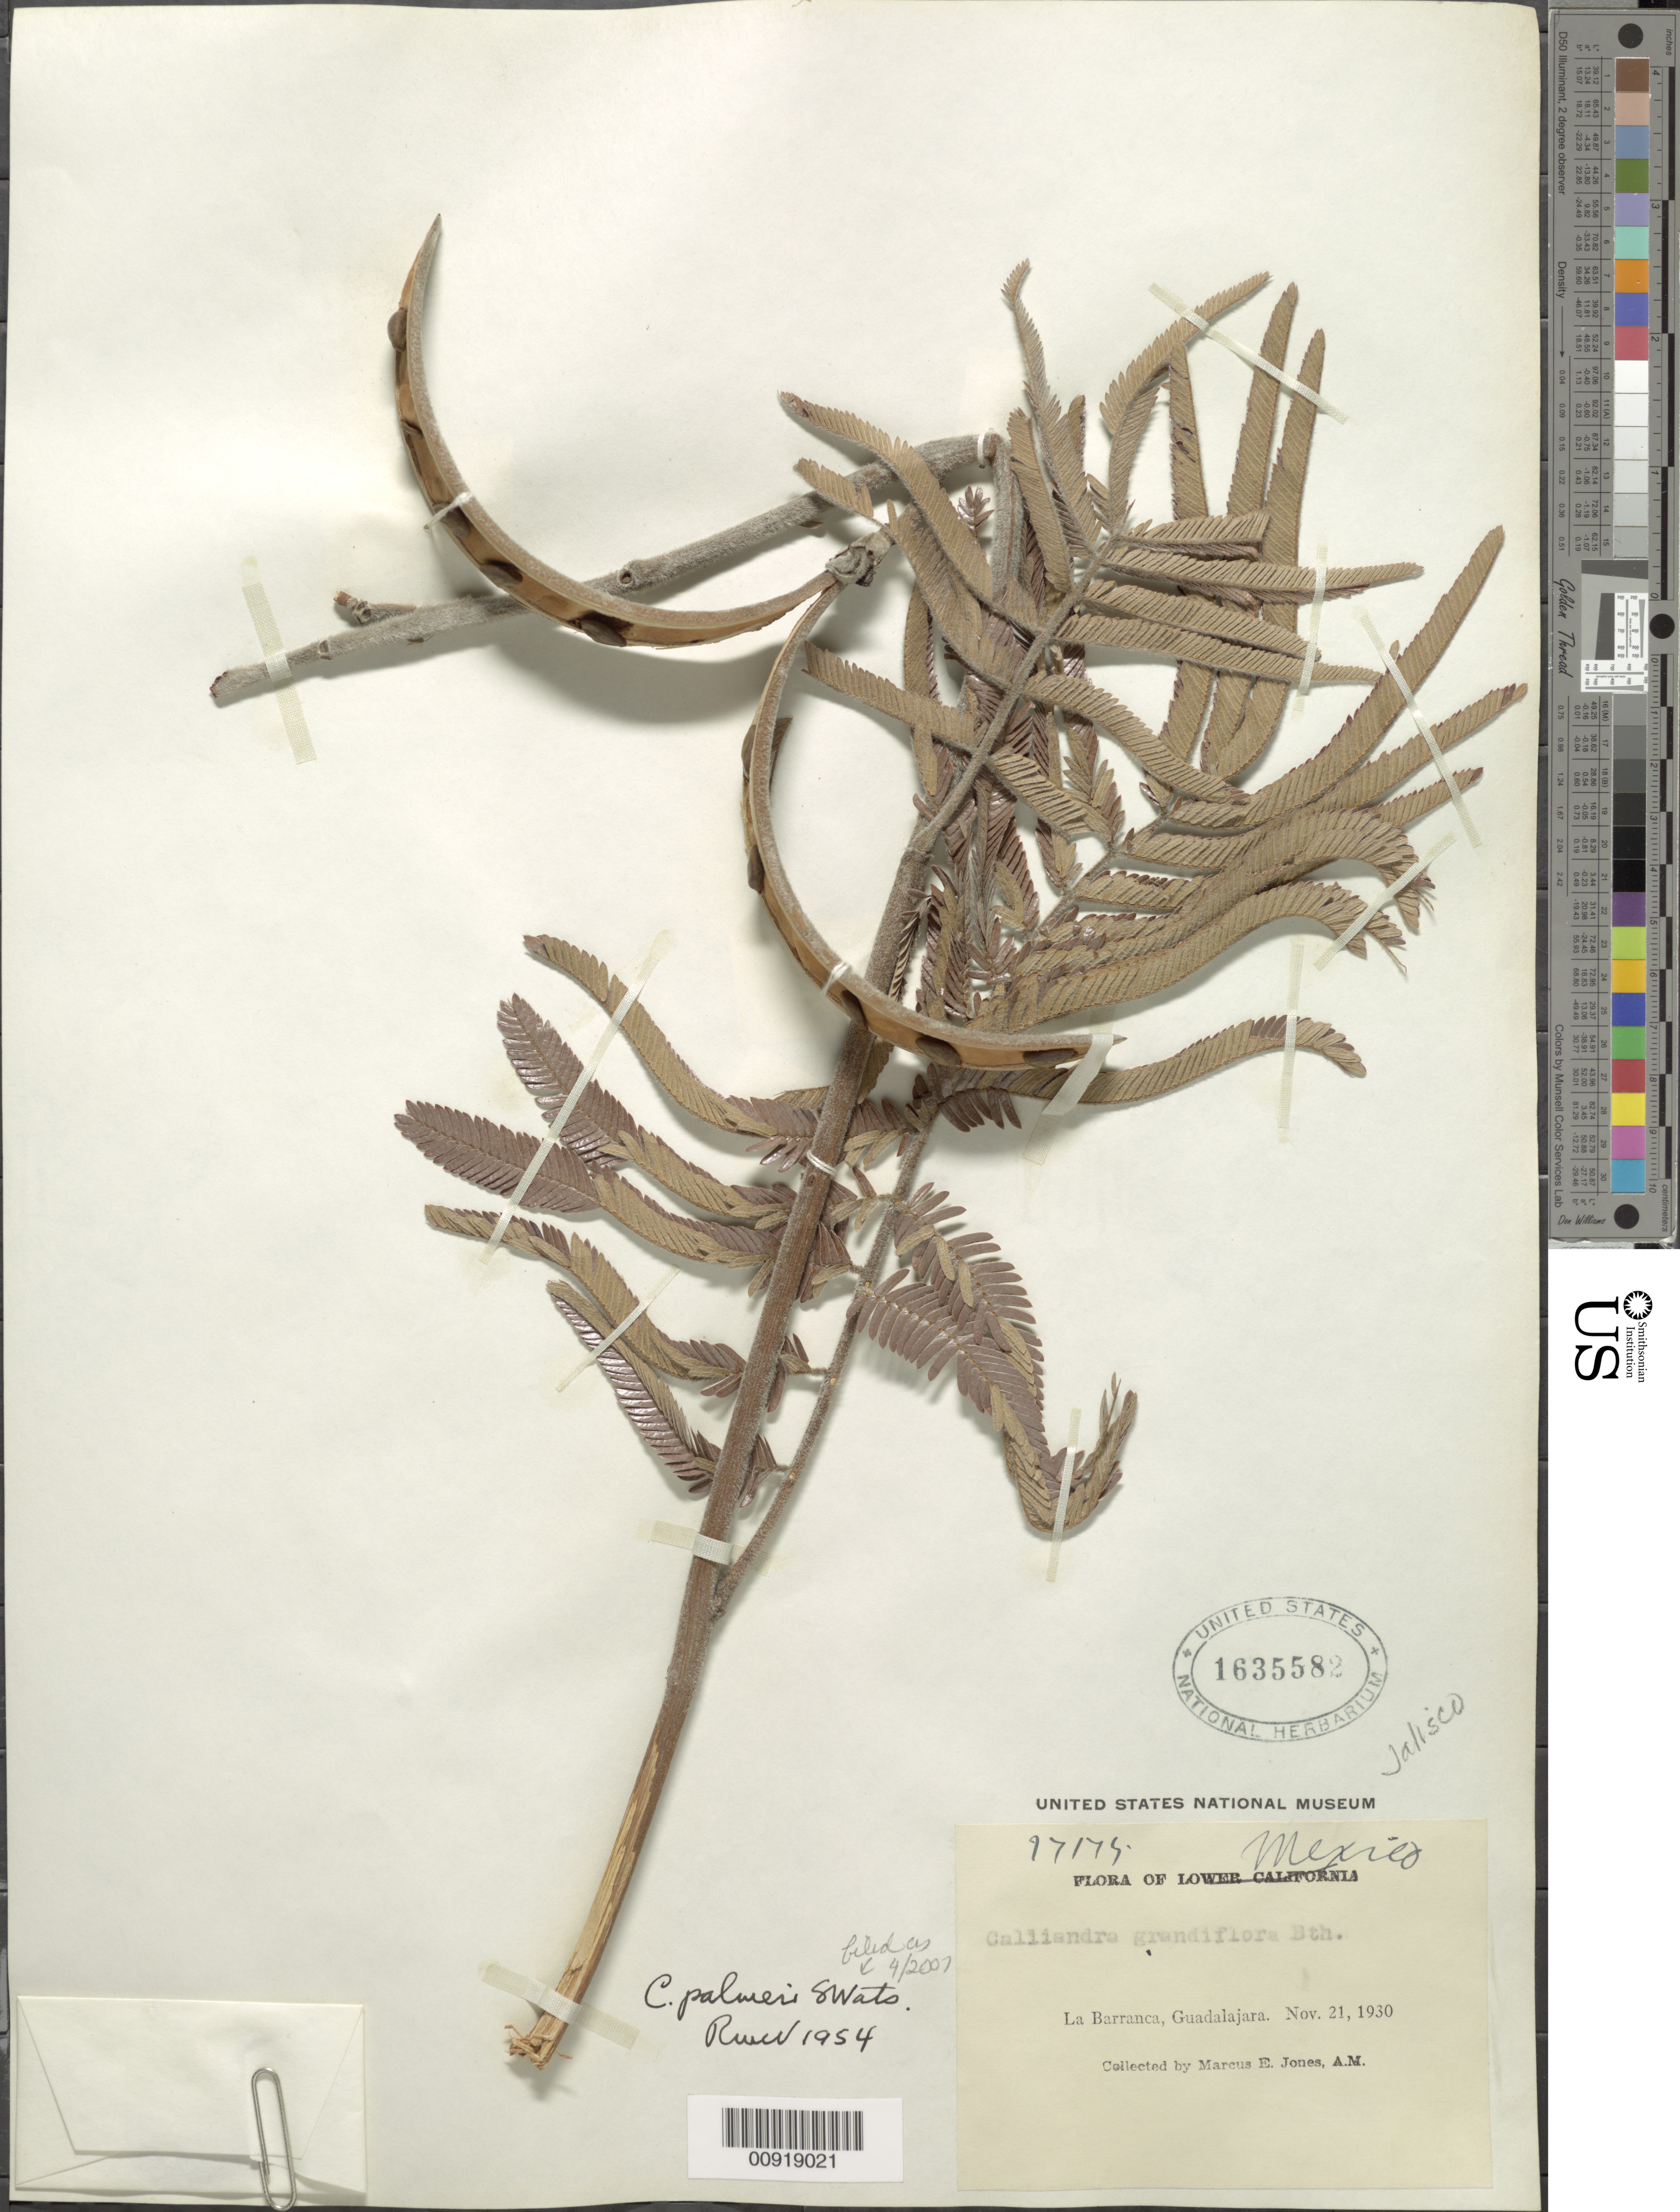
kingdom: Plantae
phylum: Tracheophyta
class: Magnoliopsida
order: Fabales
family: Fabaceae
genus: Calliandra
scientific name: Calliandra palmeri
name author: S. Watson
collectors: M. E. Jones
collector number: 97174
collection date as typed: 21 Nov 1930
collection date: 1930-11-21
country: Mexico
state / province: Jalisco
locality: La Barranca, Guadalajara.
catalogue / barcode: US 1635582